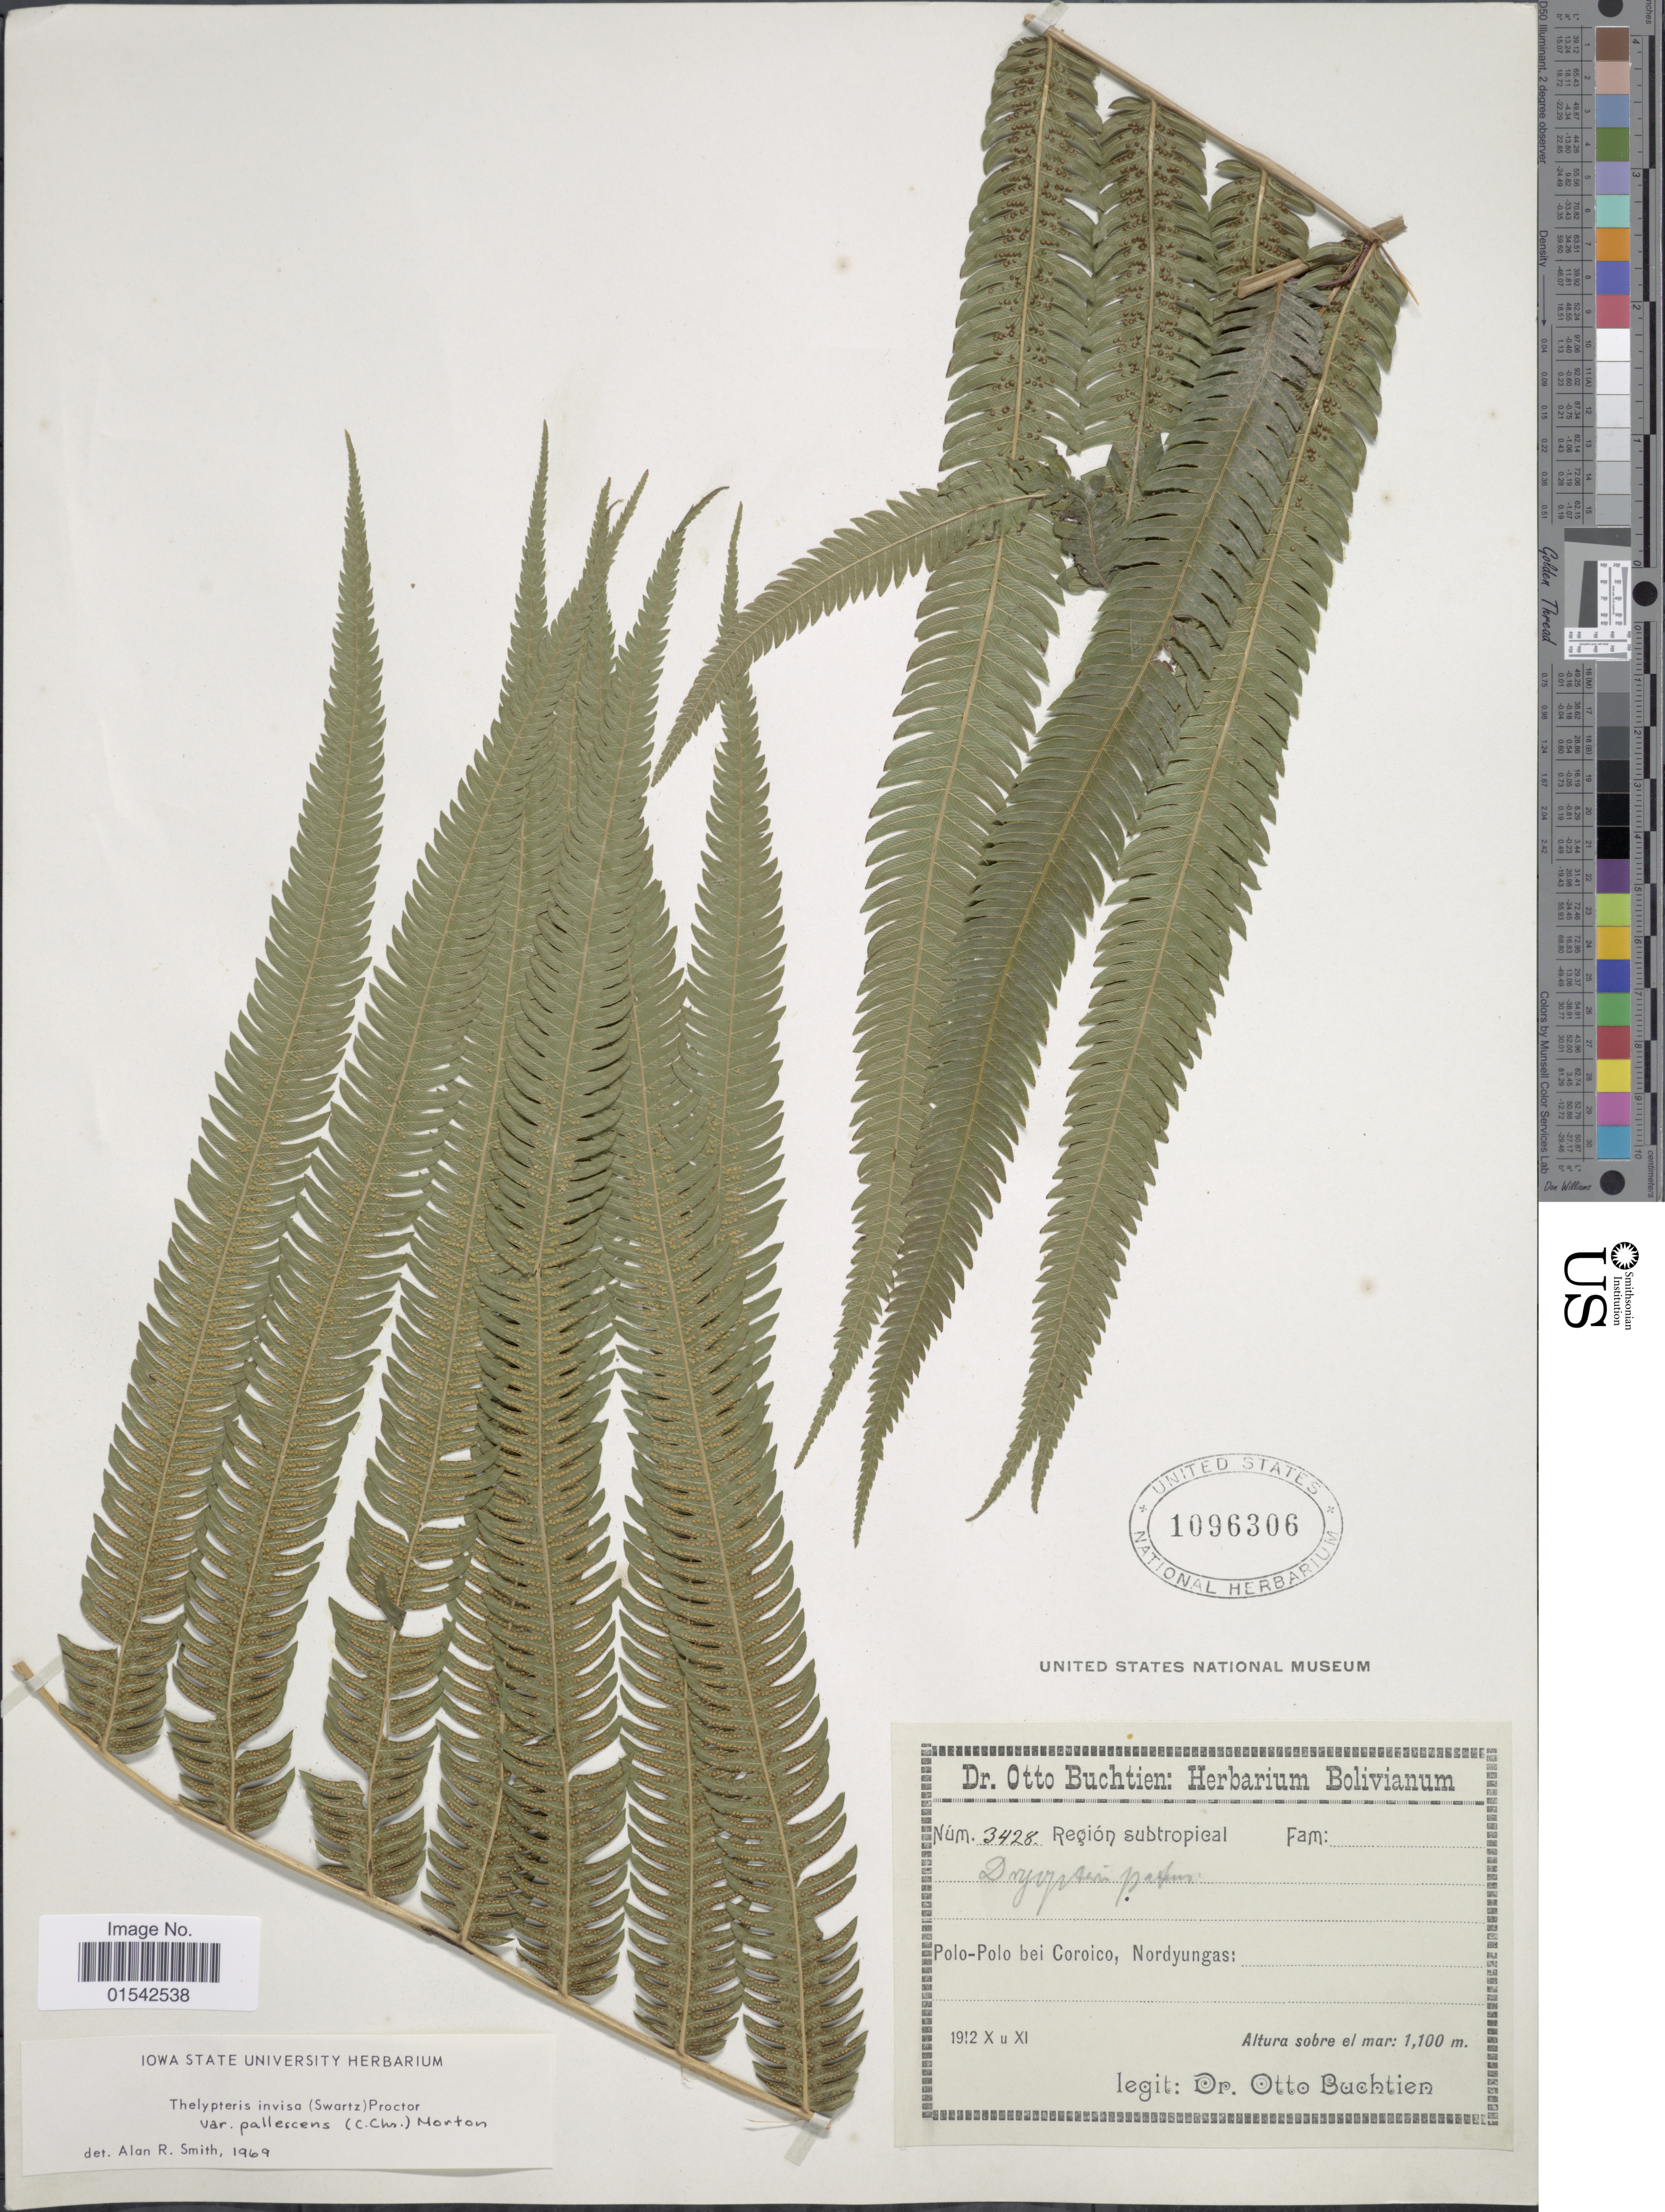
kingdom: Plantae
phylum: Tracheophyta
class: Polypodiopsida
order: Polypodiales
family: Thelypteridaceae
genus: Cyclosorus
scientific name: Cyclosorus grandis (A.R. Sm.) comb. nov., ined 2015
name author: (A.R. Sm.)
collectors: O. Buchtien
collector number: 3428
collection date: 1912-10/1912-11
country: Bolivia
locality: Region subtropical, Polo-Polo bei Coroico, Nordyungas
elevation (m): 1100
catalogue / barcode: US 1096306